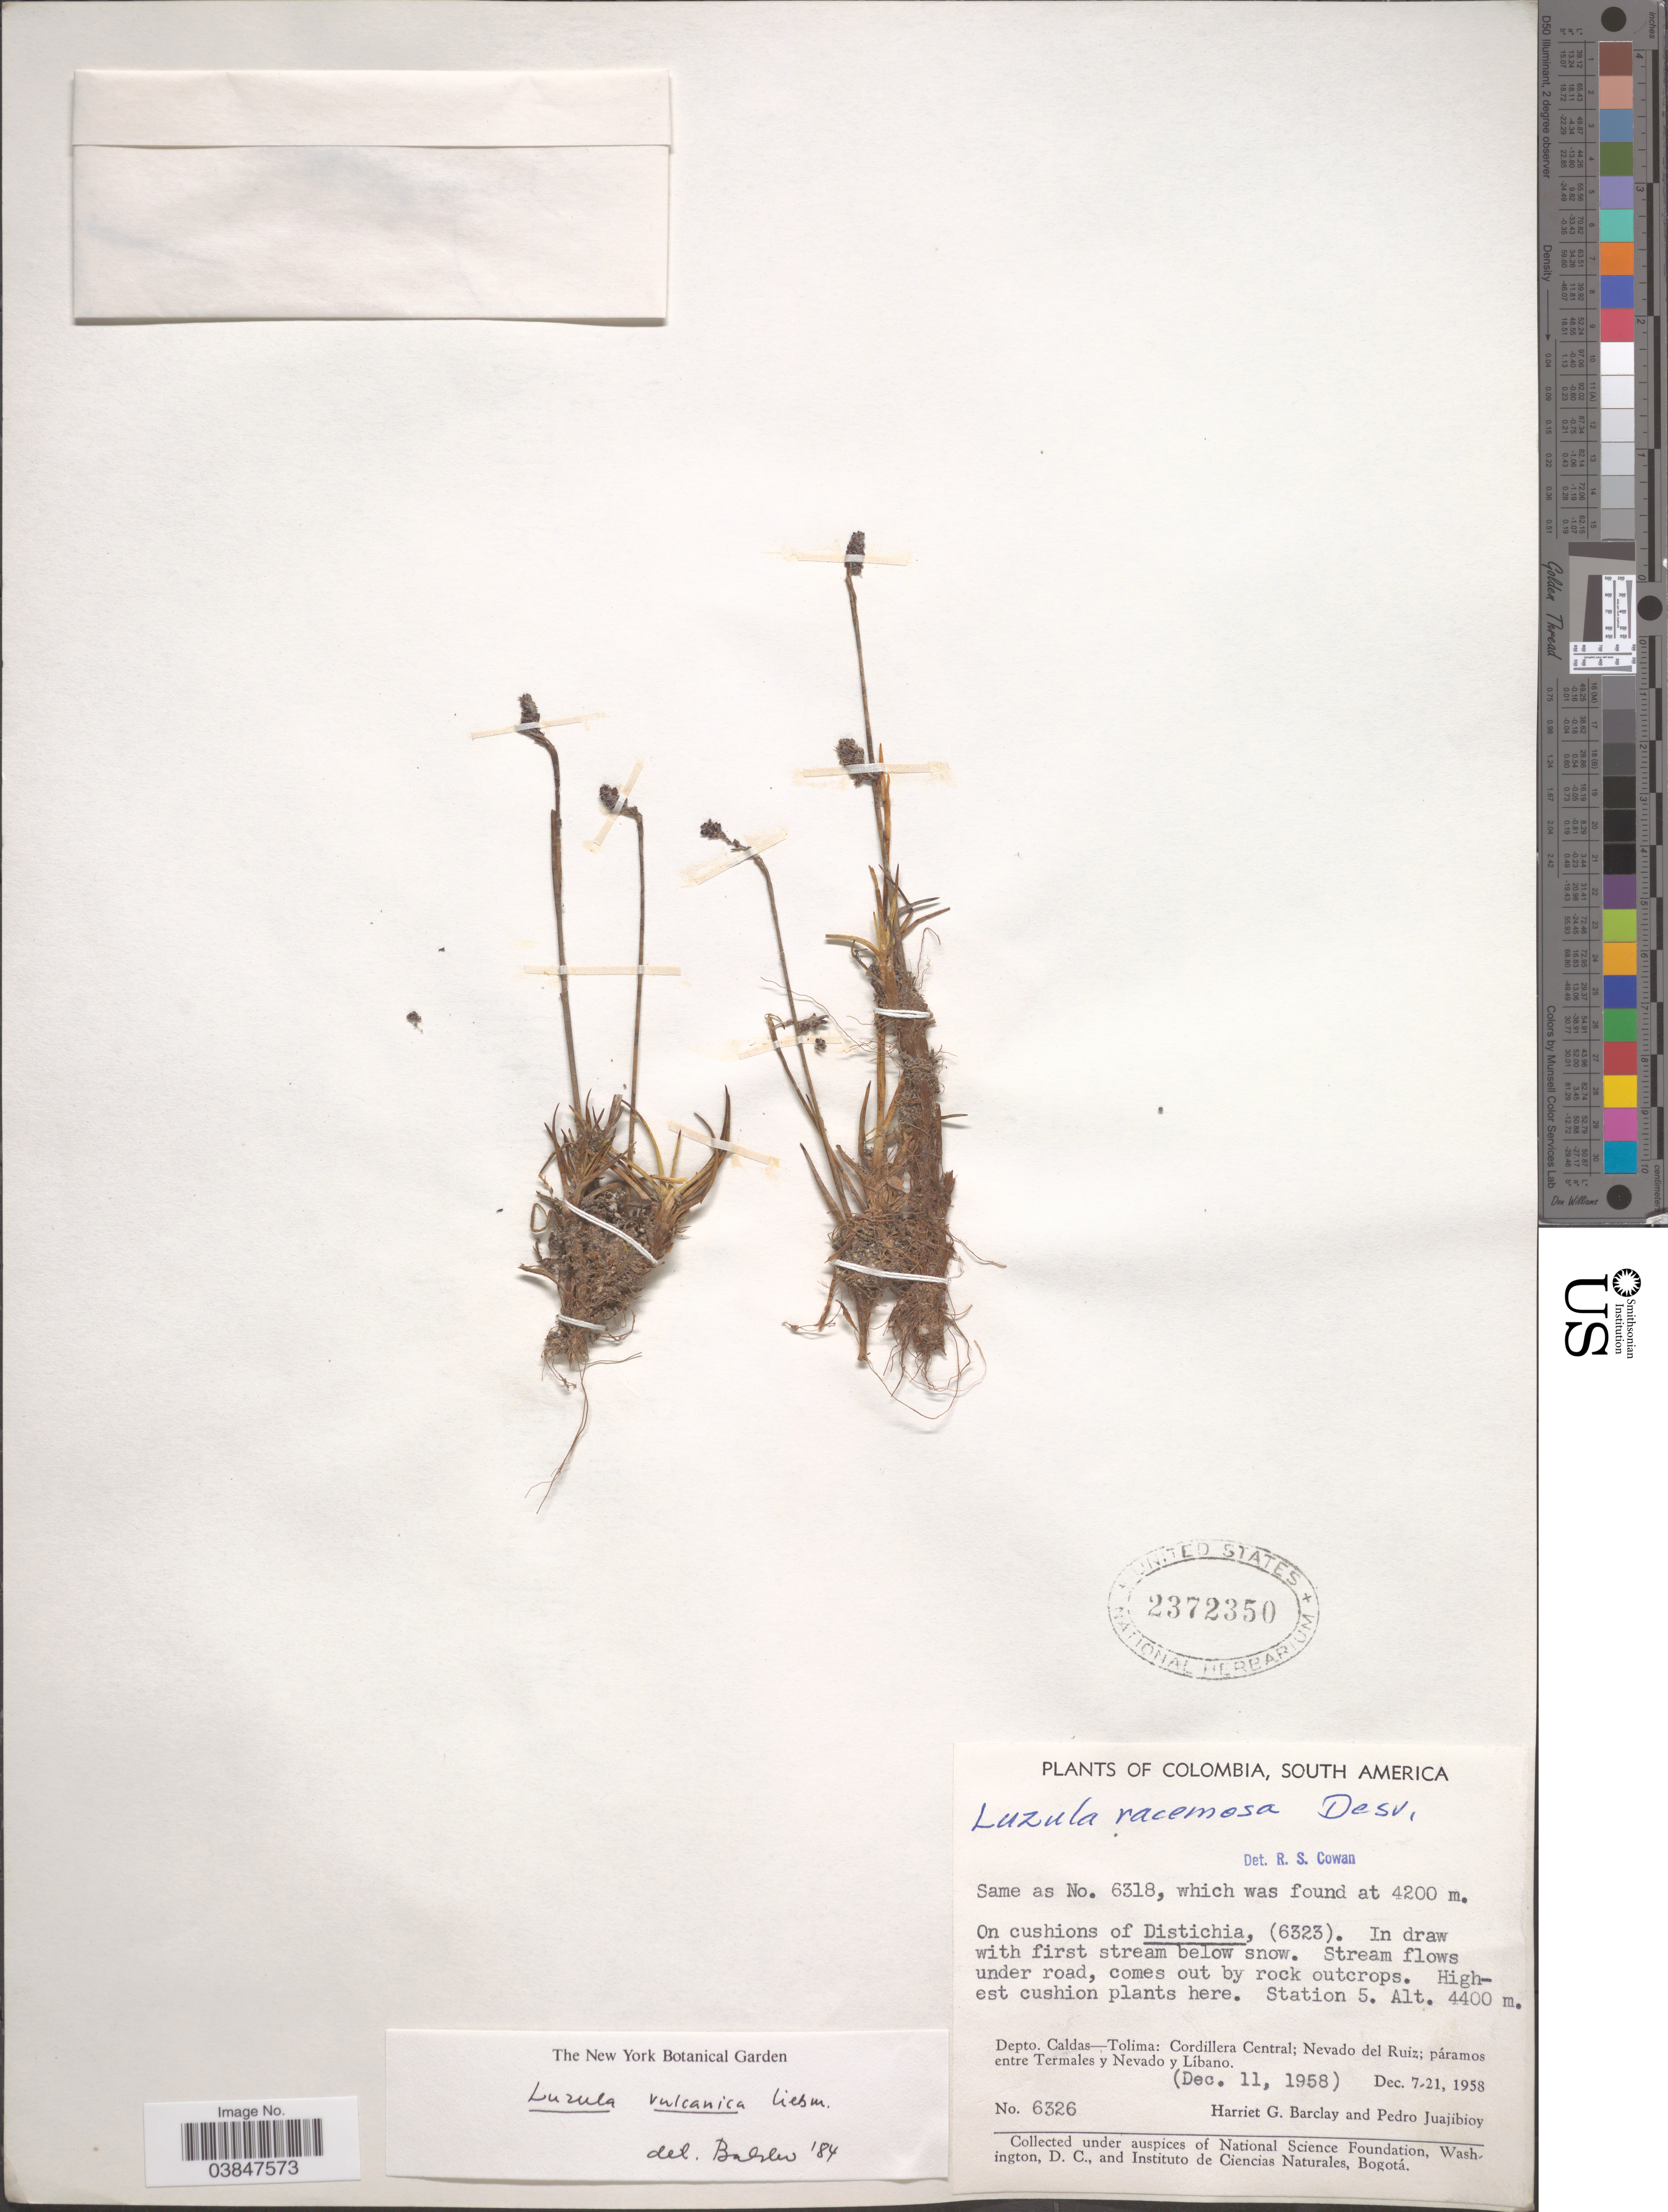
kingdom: Plantae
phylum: Tracheophyta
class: Liliopsida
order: Poales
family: Juncaceae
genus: Luzula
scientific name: Luzula vulcanica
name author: Liebm.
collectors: H. G. Barclay & P. Juajibioy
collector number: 6326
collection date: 1958-12-11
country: Colombia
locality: Station 5. Depto. Caldas-Tolima: Cordillera Central; Nevado del Ruiz; páramos entre Termales y Nevado y Líbano.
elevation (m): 4400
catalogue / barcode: US 2372350